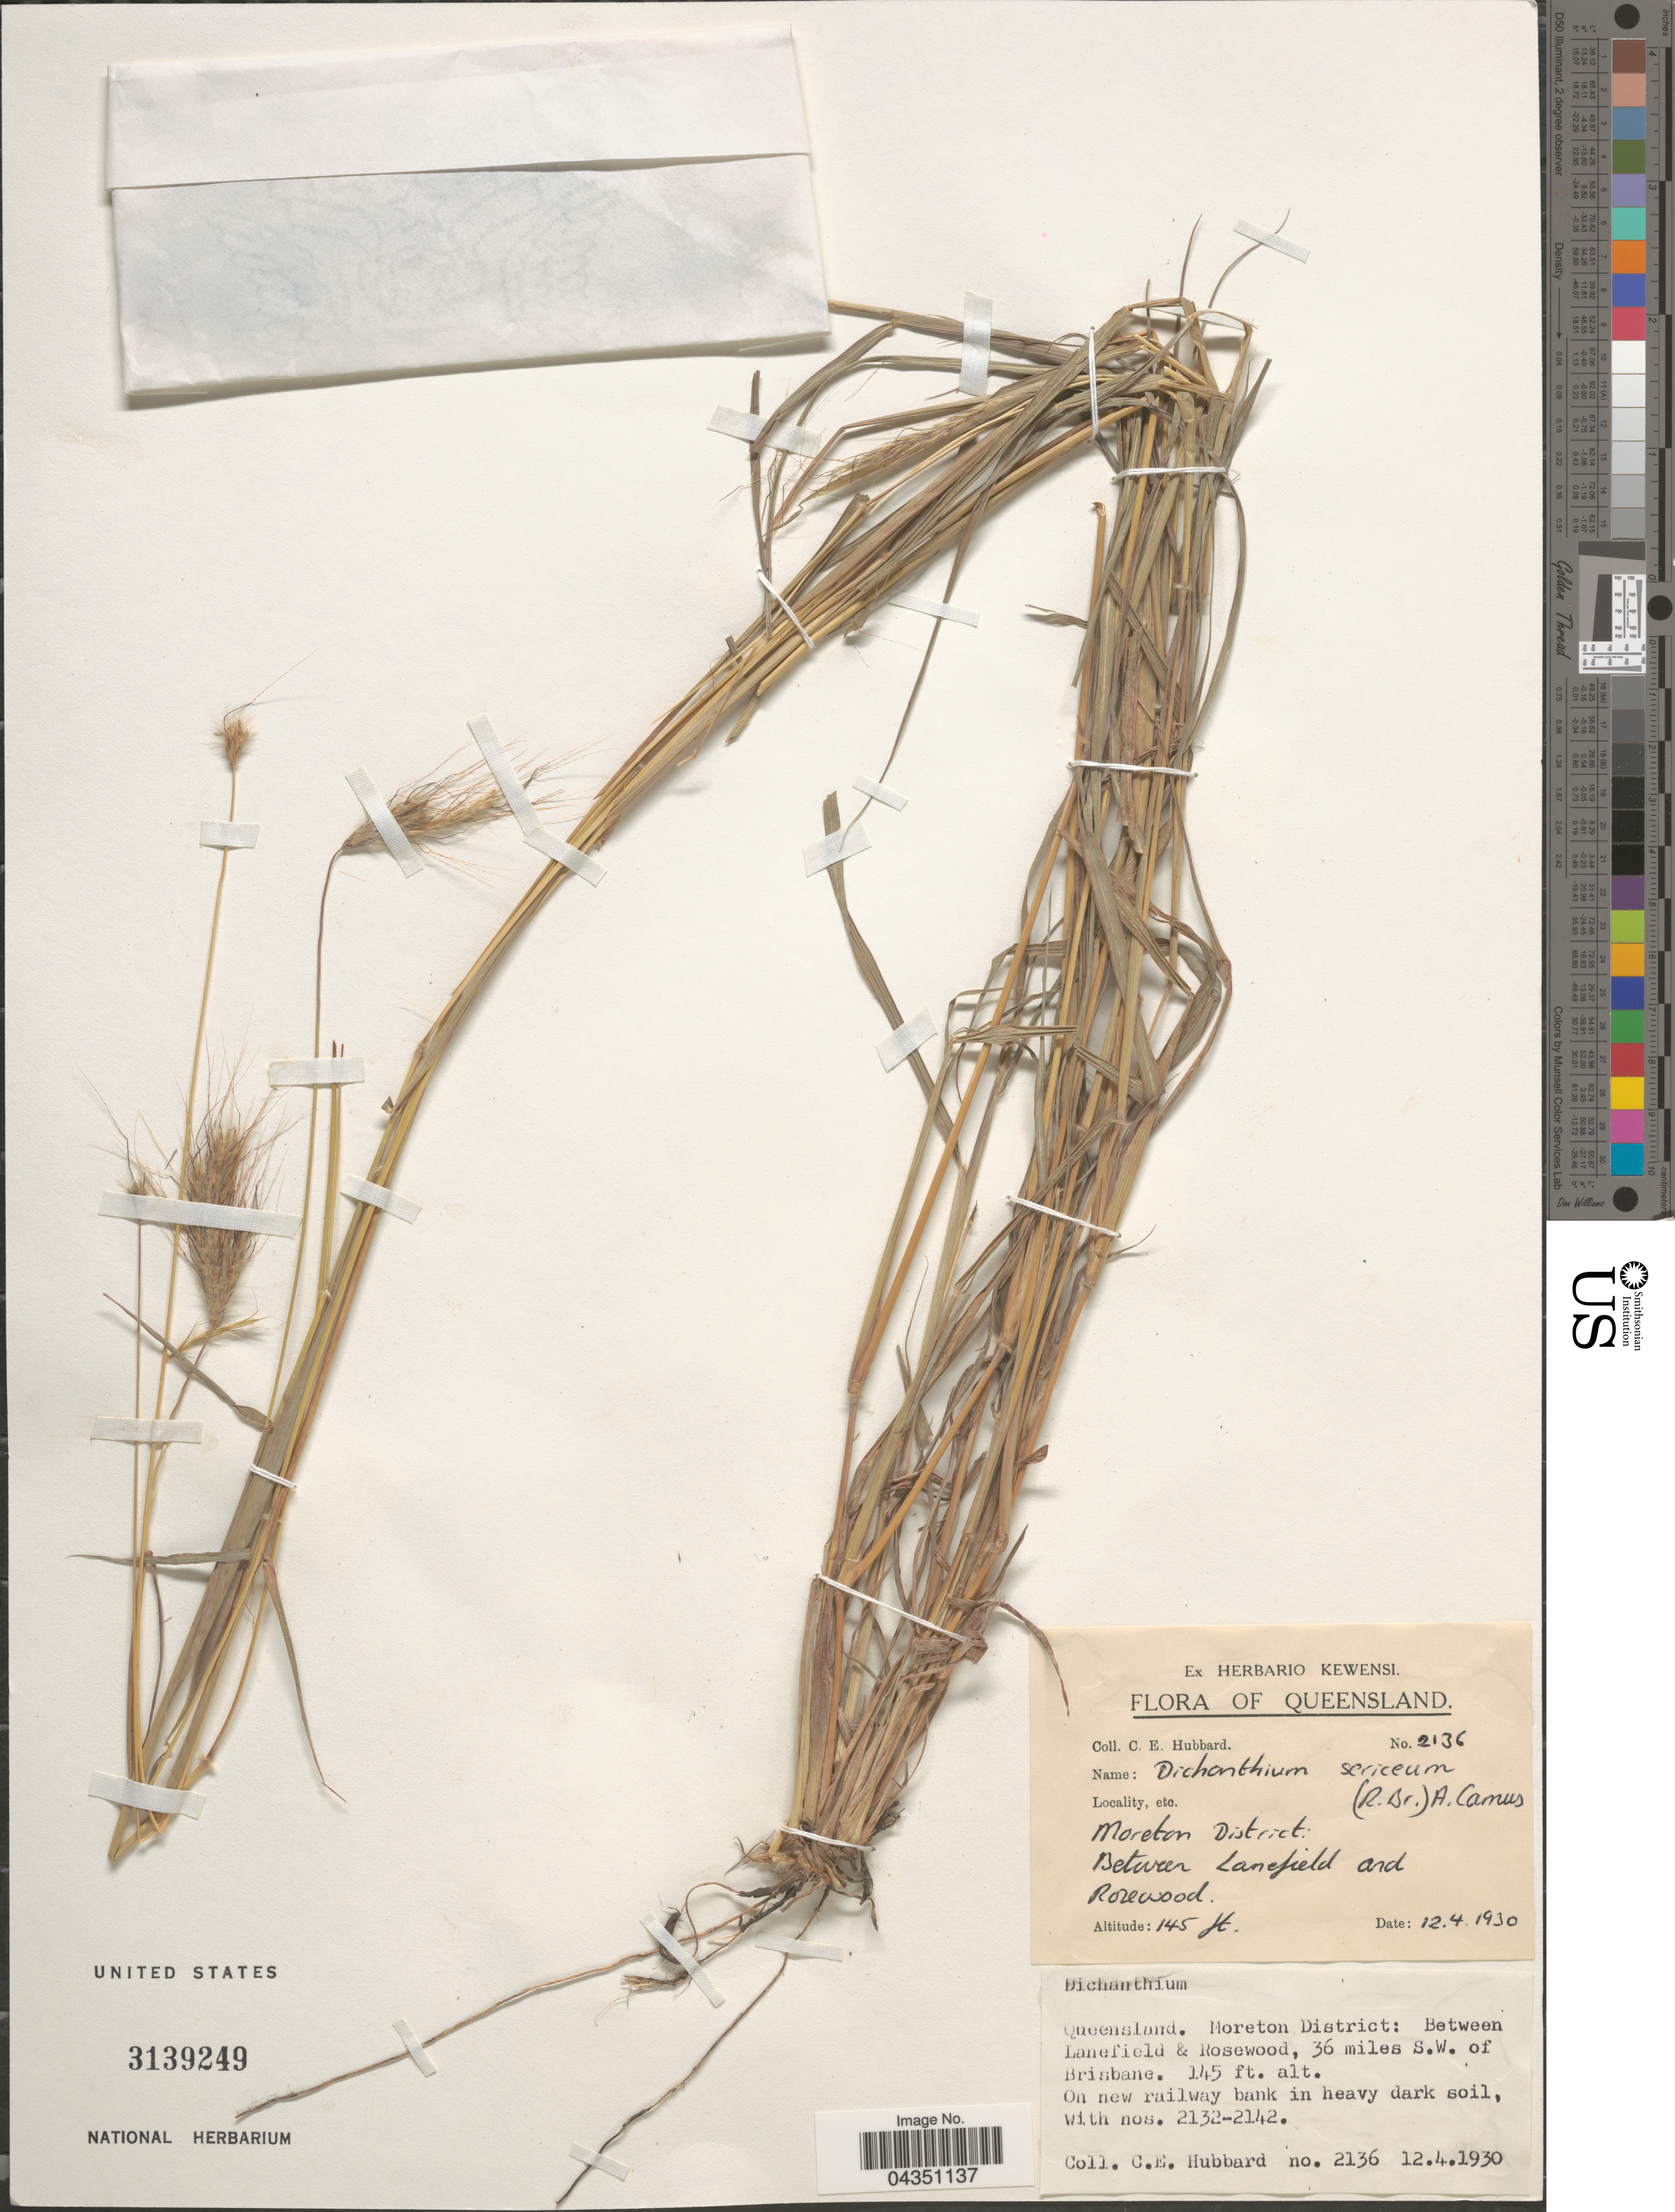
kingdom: Plantae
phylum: Tracheophyta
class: Liliopsida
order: Poales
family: Poaceae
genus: Dichanthium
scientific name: Dichanthium sericeum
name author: (R. Br.) A. Camus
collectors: C. E. Hubbard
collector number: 2136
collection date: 1930-04-12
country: Australia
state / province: Queensland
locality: Moreton District: Between Lanefield & Rosewood, 36 miles S.W. of Brisbane.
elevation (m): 44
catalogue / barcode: US 3139249